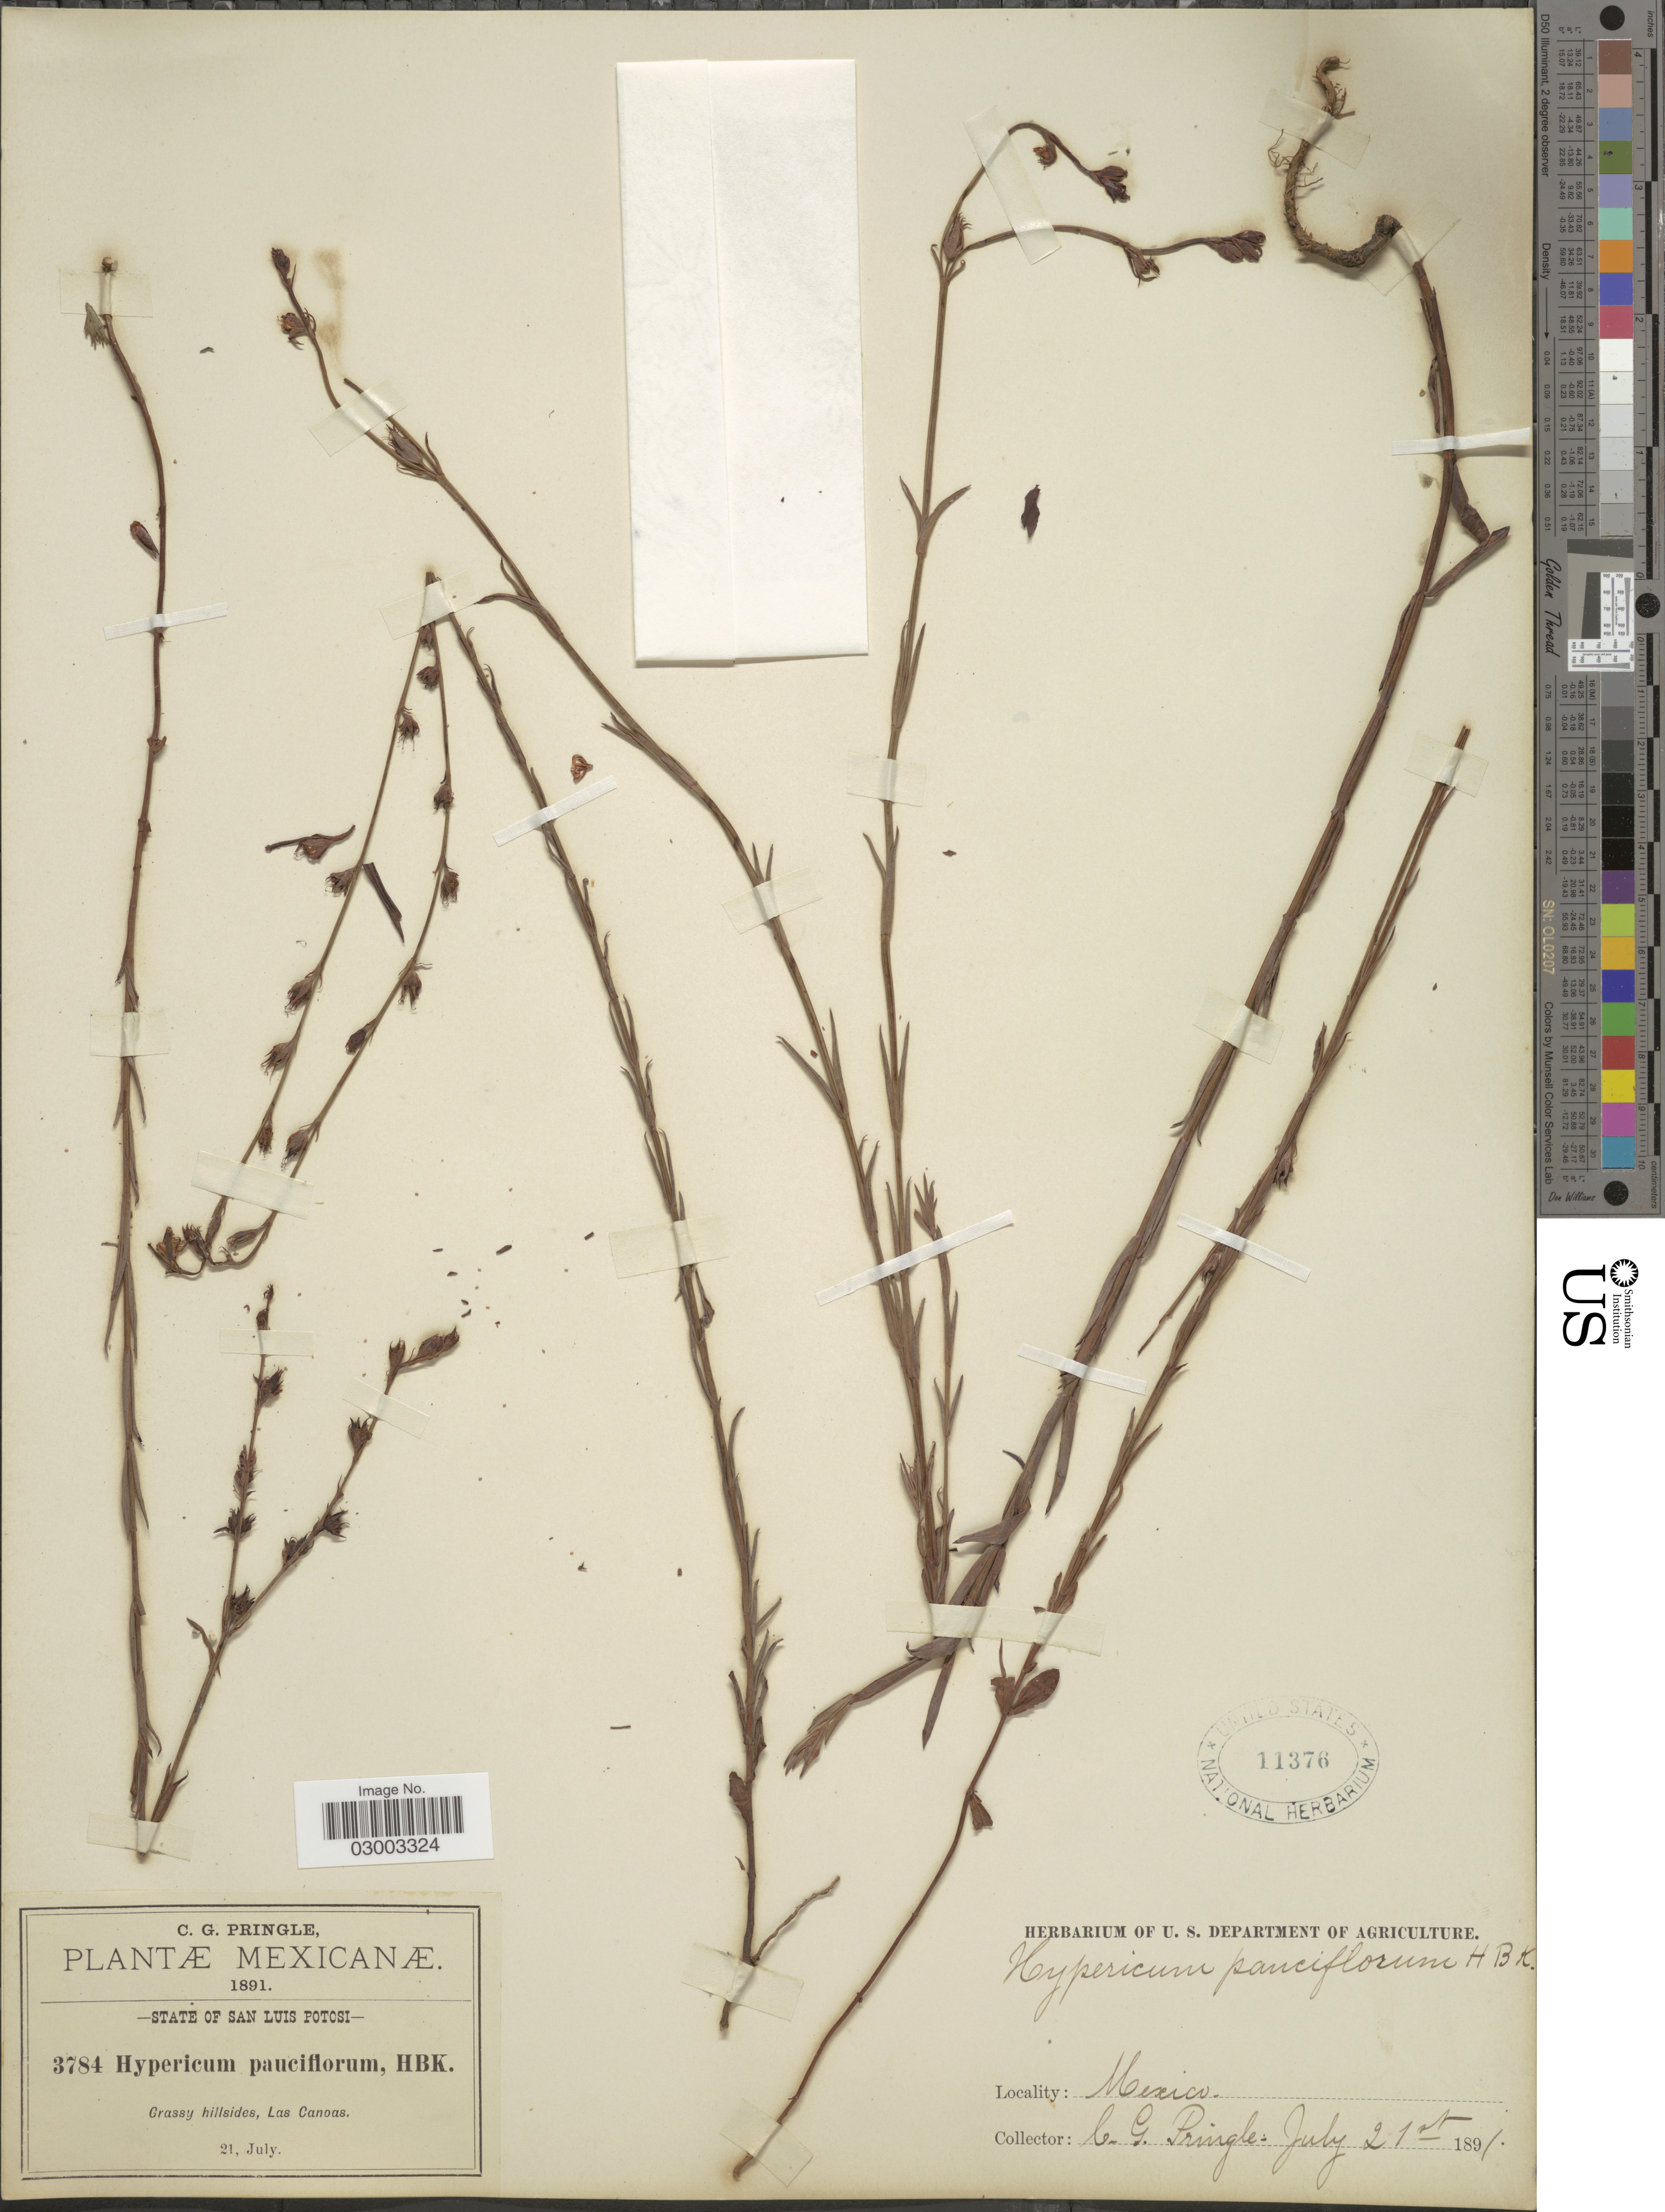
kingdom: Plantae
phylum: Tracheophyta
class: Magnoliopsida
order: Malpighiales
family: Hypericaceae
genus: Hypericum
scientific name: Hypericum pauciflorum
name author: Kunth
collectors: C. G. Pringle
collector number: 3784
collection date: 1891-07-21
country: Mexico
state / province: San Luis Potosí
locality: State of San Luis Potosi. Grassy hillsides, Las Canoas.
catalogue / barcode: US 11376